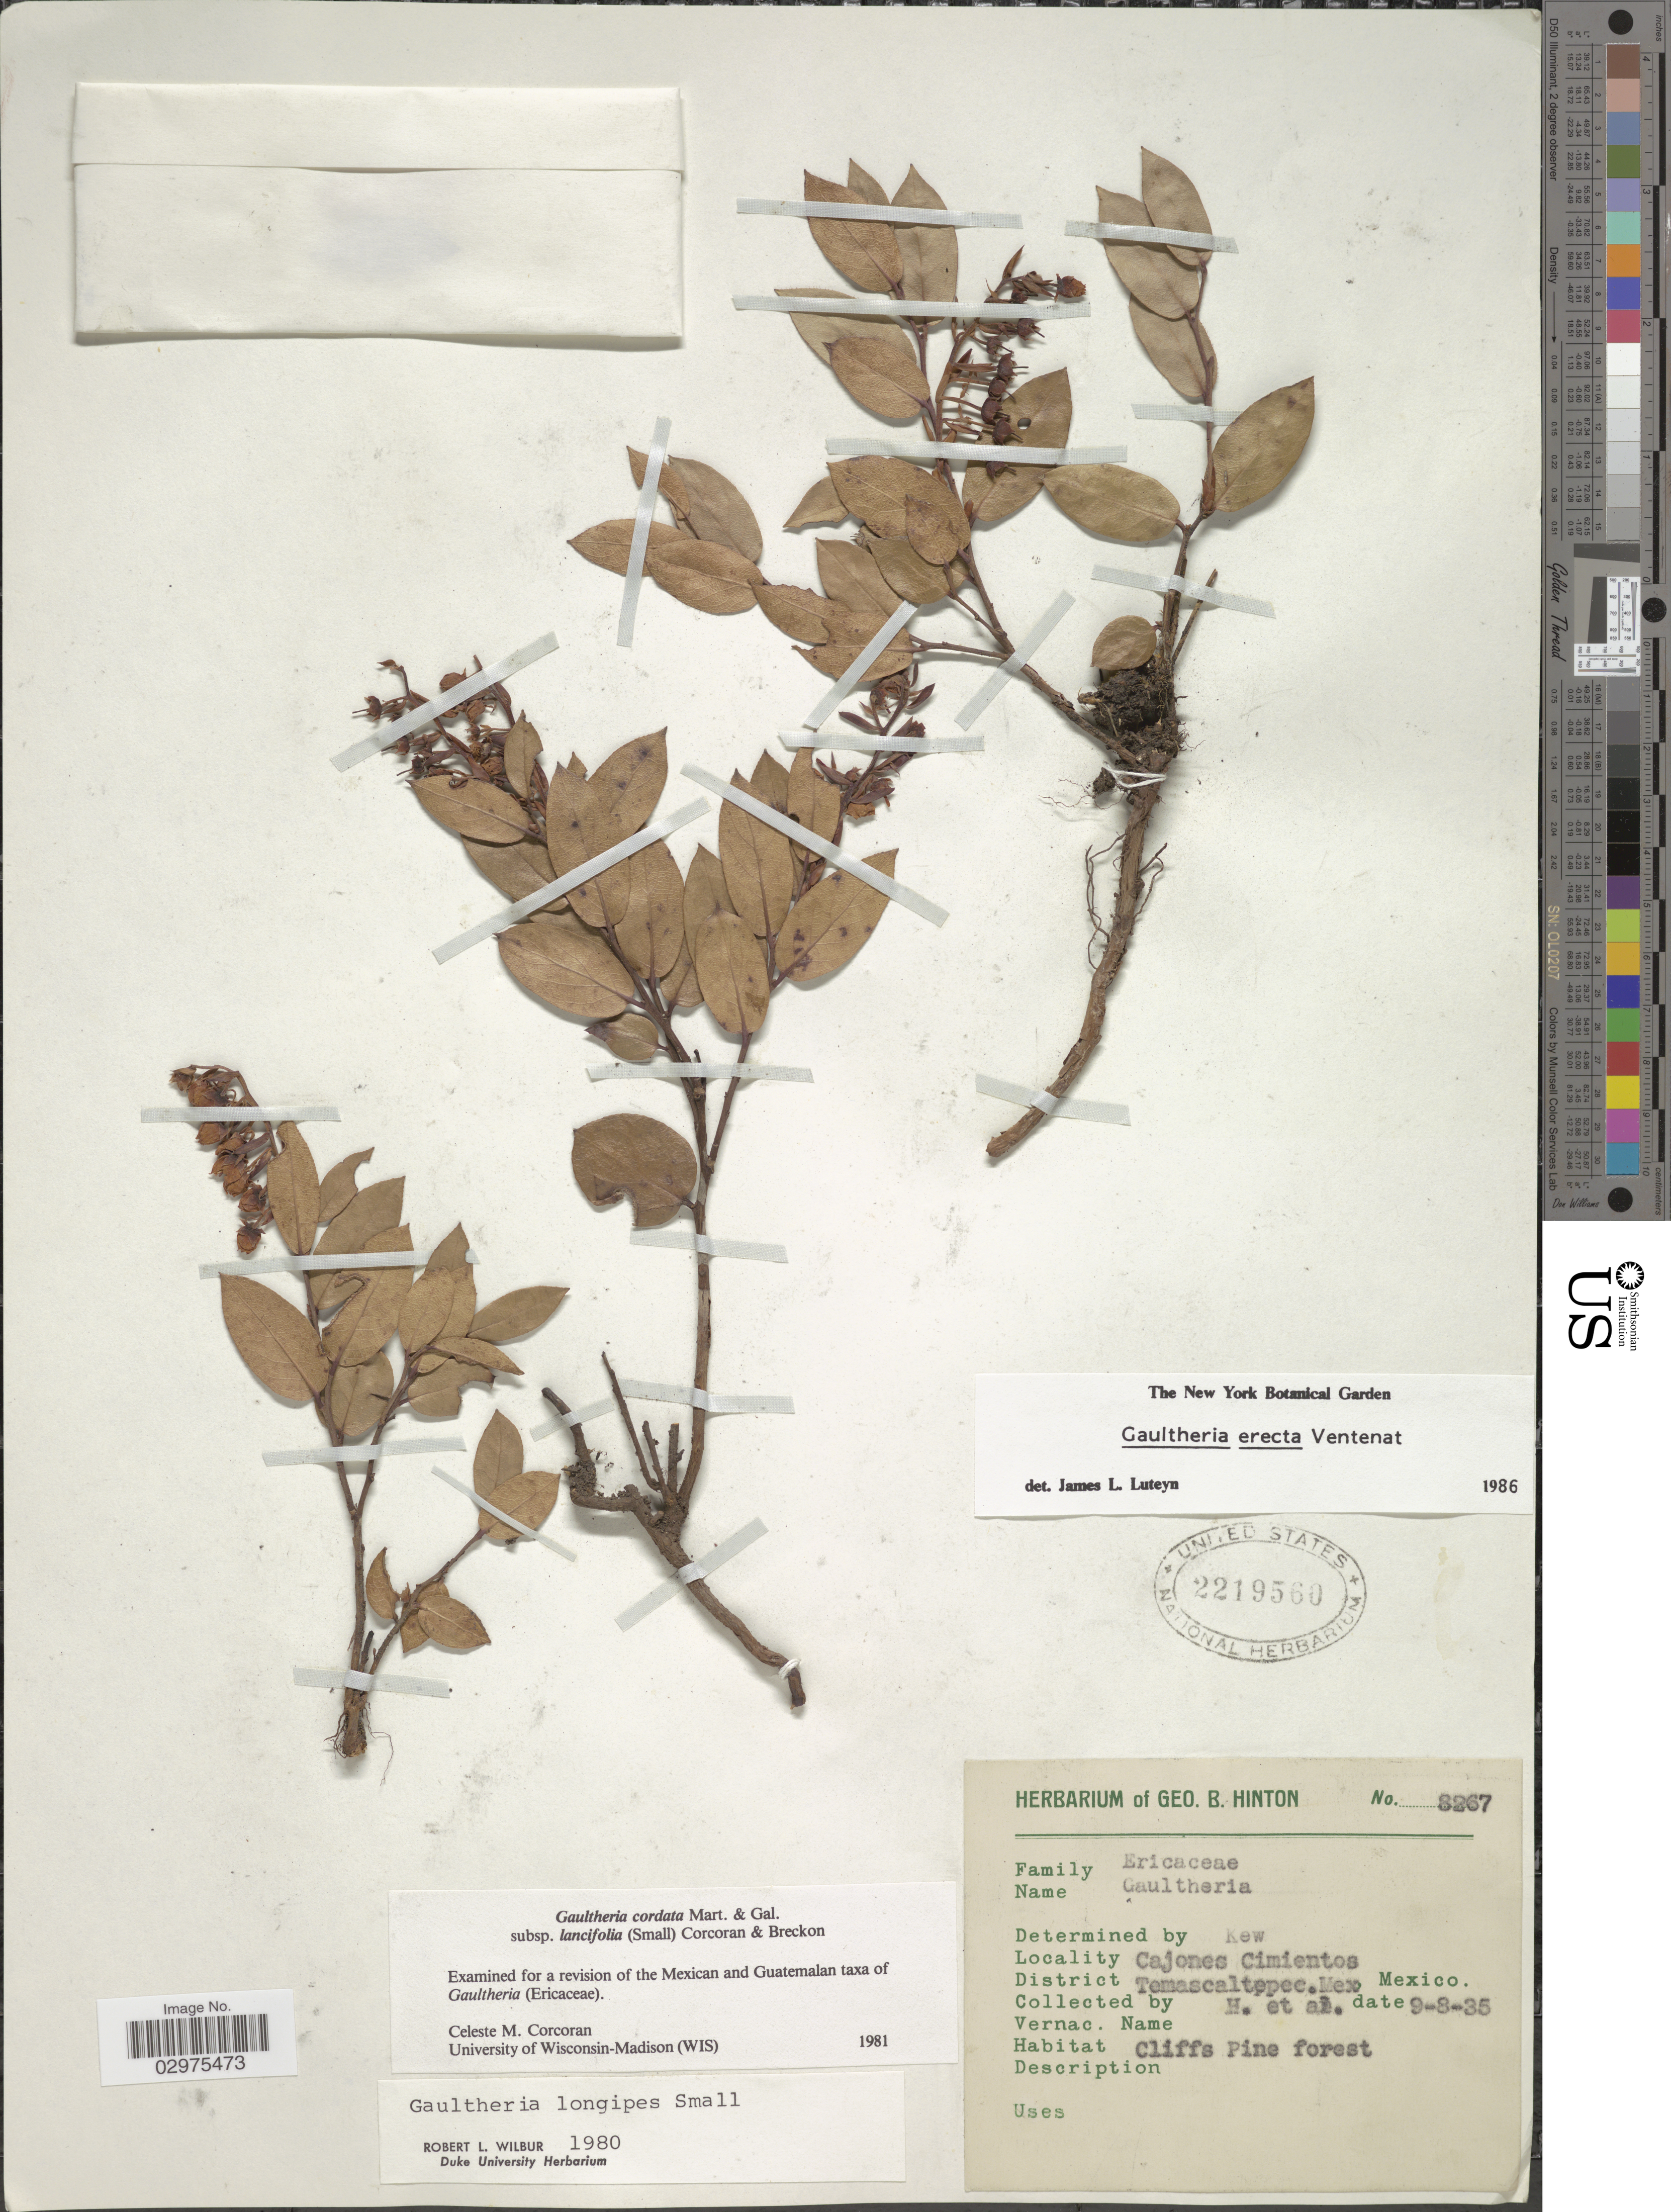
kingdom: Plantae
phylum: Tracheophyta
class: Magnoliopsida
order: Ericales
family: Ericaceae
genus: Gaultheria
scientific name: Gaultheria erecta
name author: Vent.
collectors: G. B. Hinton & et al.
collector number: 8267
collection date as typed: Transcribed d/m/y: 9/8/35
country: Mexico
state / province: México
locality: Cajones Cimientos. District Temascaltepec.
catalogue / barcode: US 2219560